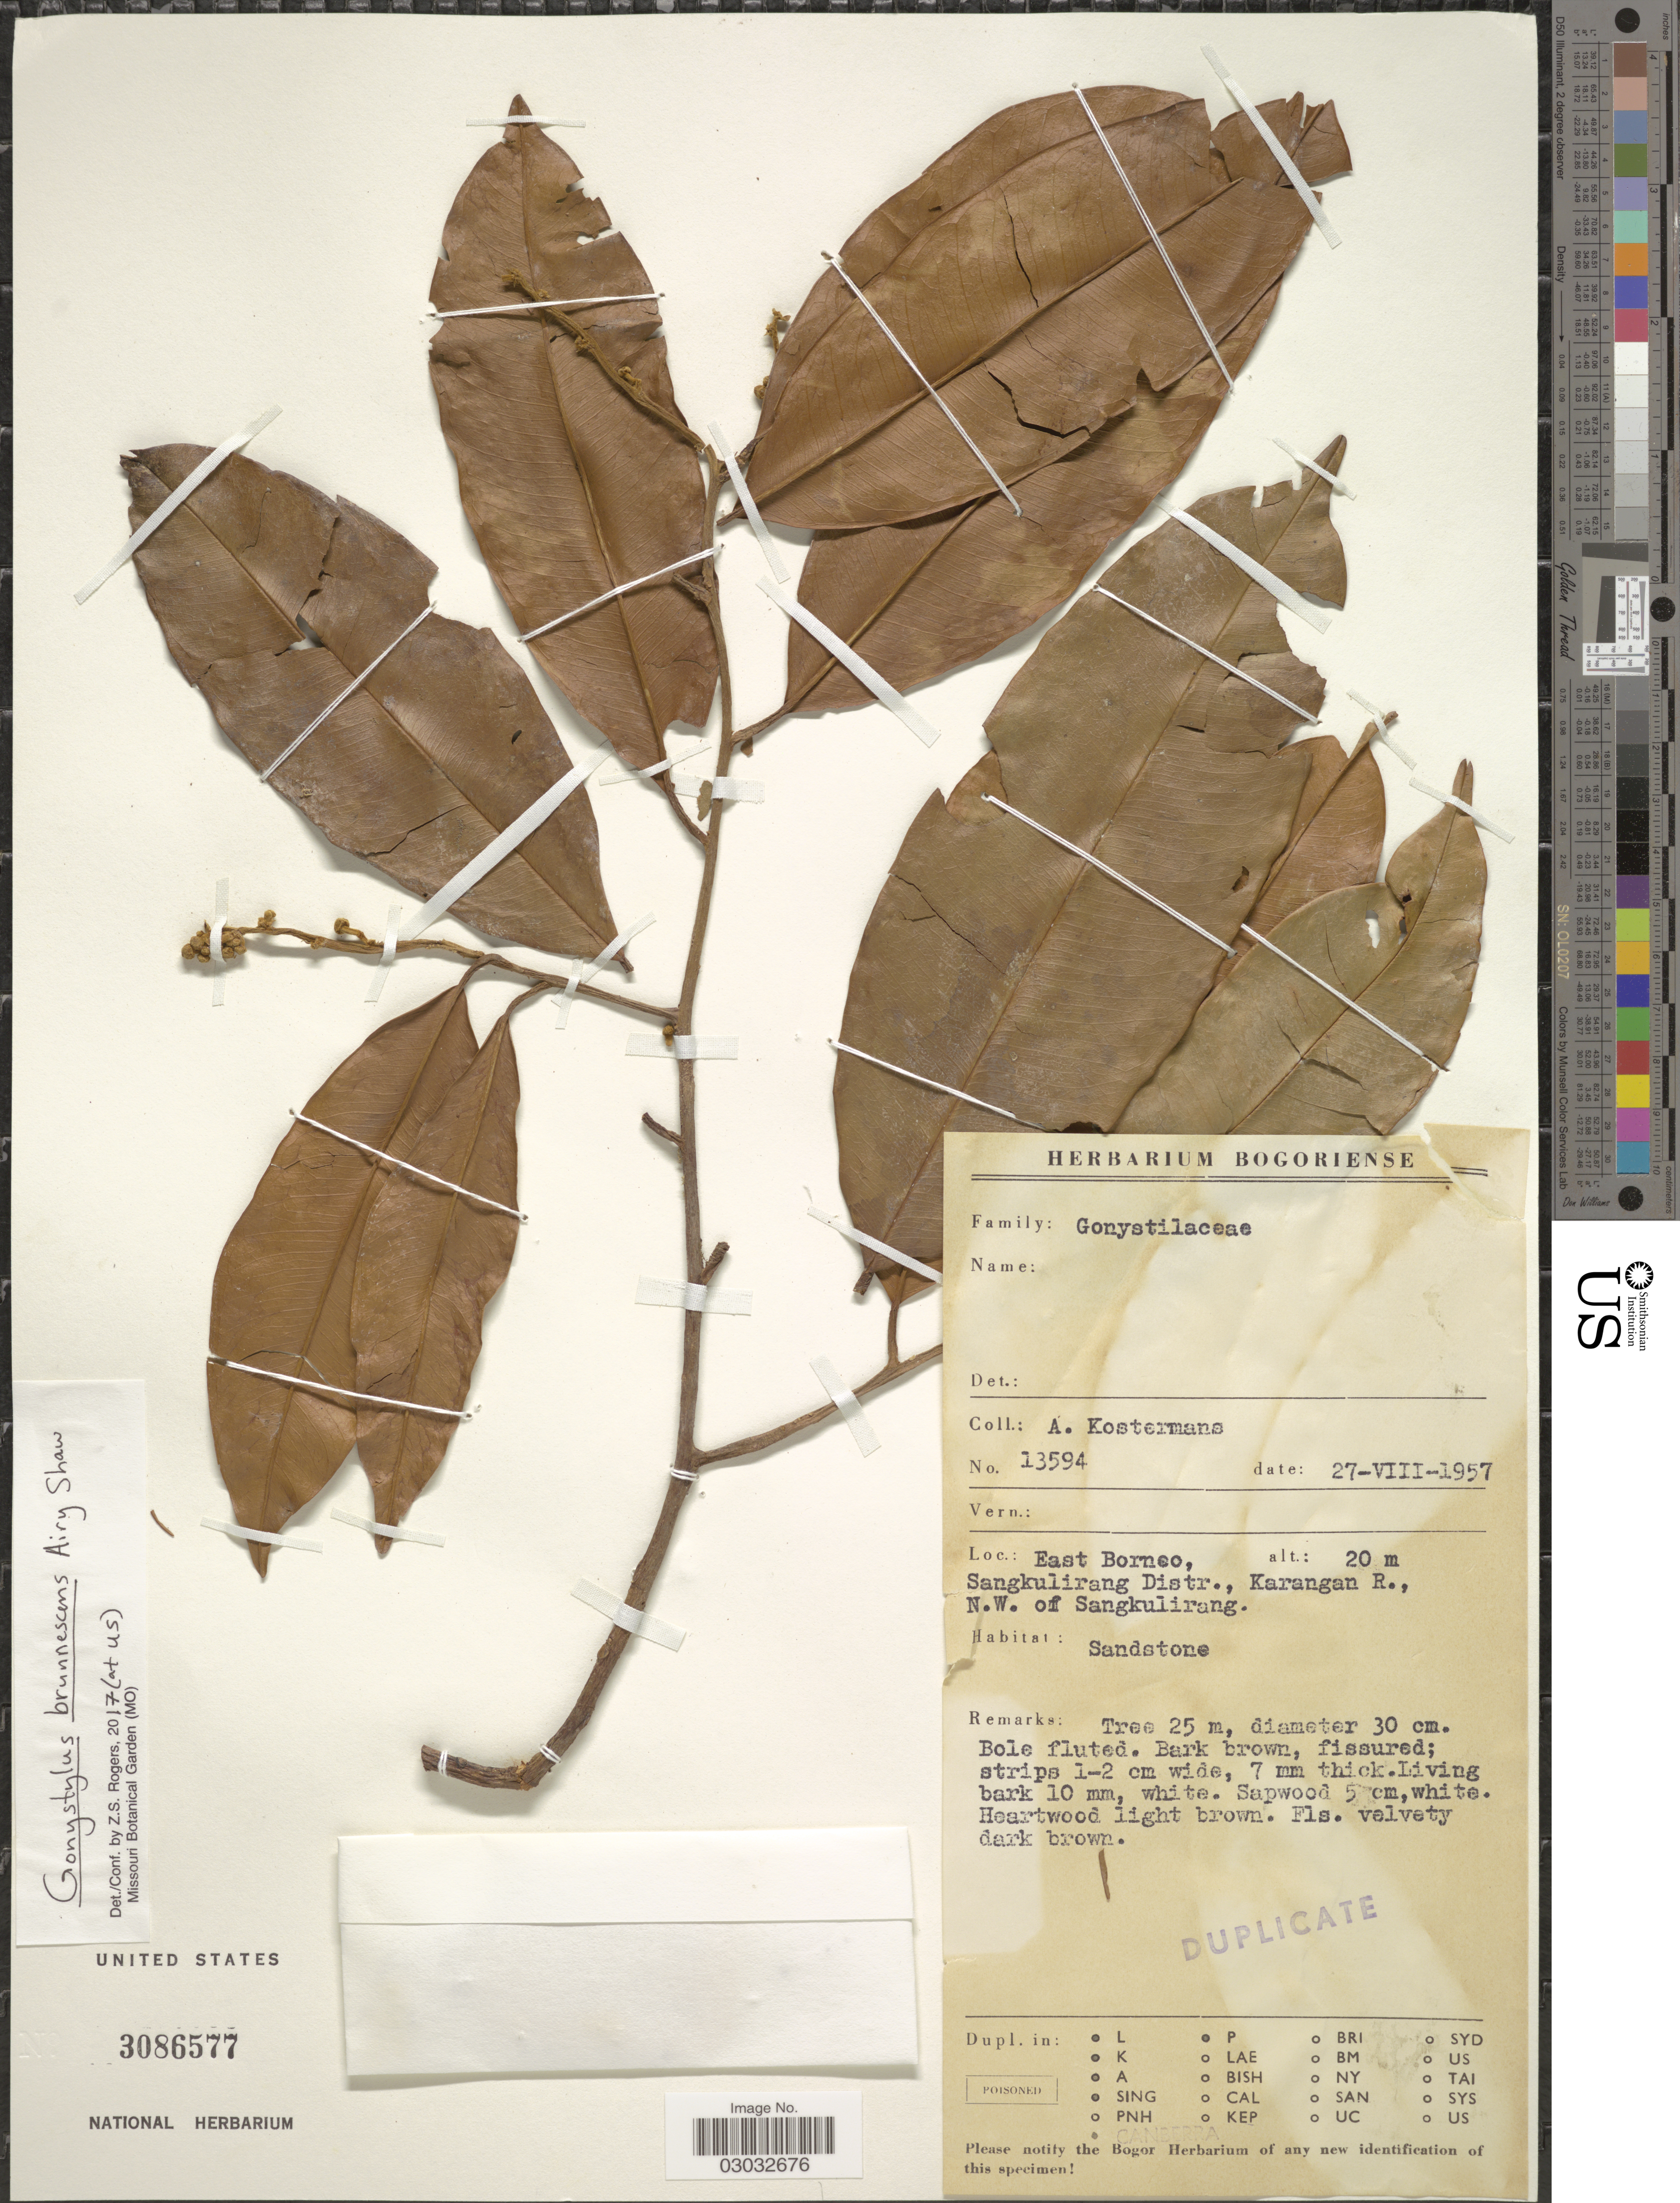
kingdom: Plantae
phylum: Tracheophyta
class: Magnoliopsida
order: Malvales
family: Thymelaeaceae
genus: Gonystylus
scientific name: Gonystylus brunnescens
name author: Airy Shaw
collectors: A. J. G. Kostermans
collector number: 13594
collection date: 1957-08-27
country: Indonesia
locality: East Borneo, Sangkulirang Distr., Karangan R., N.W. of Sangkulirang.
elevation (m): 20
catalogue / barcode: US 3086577